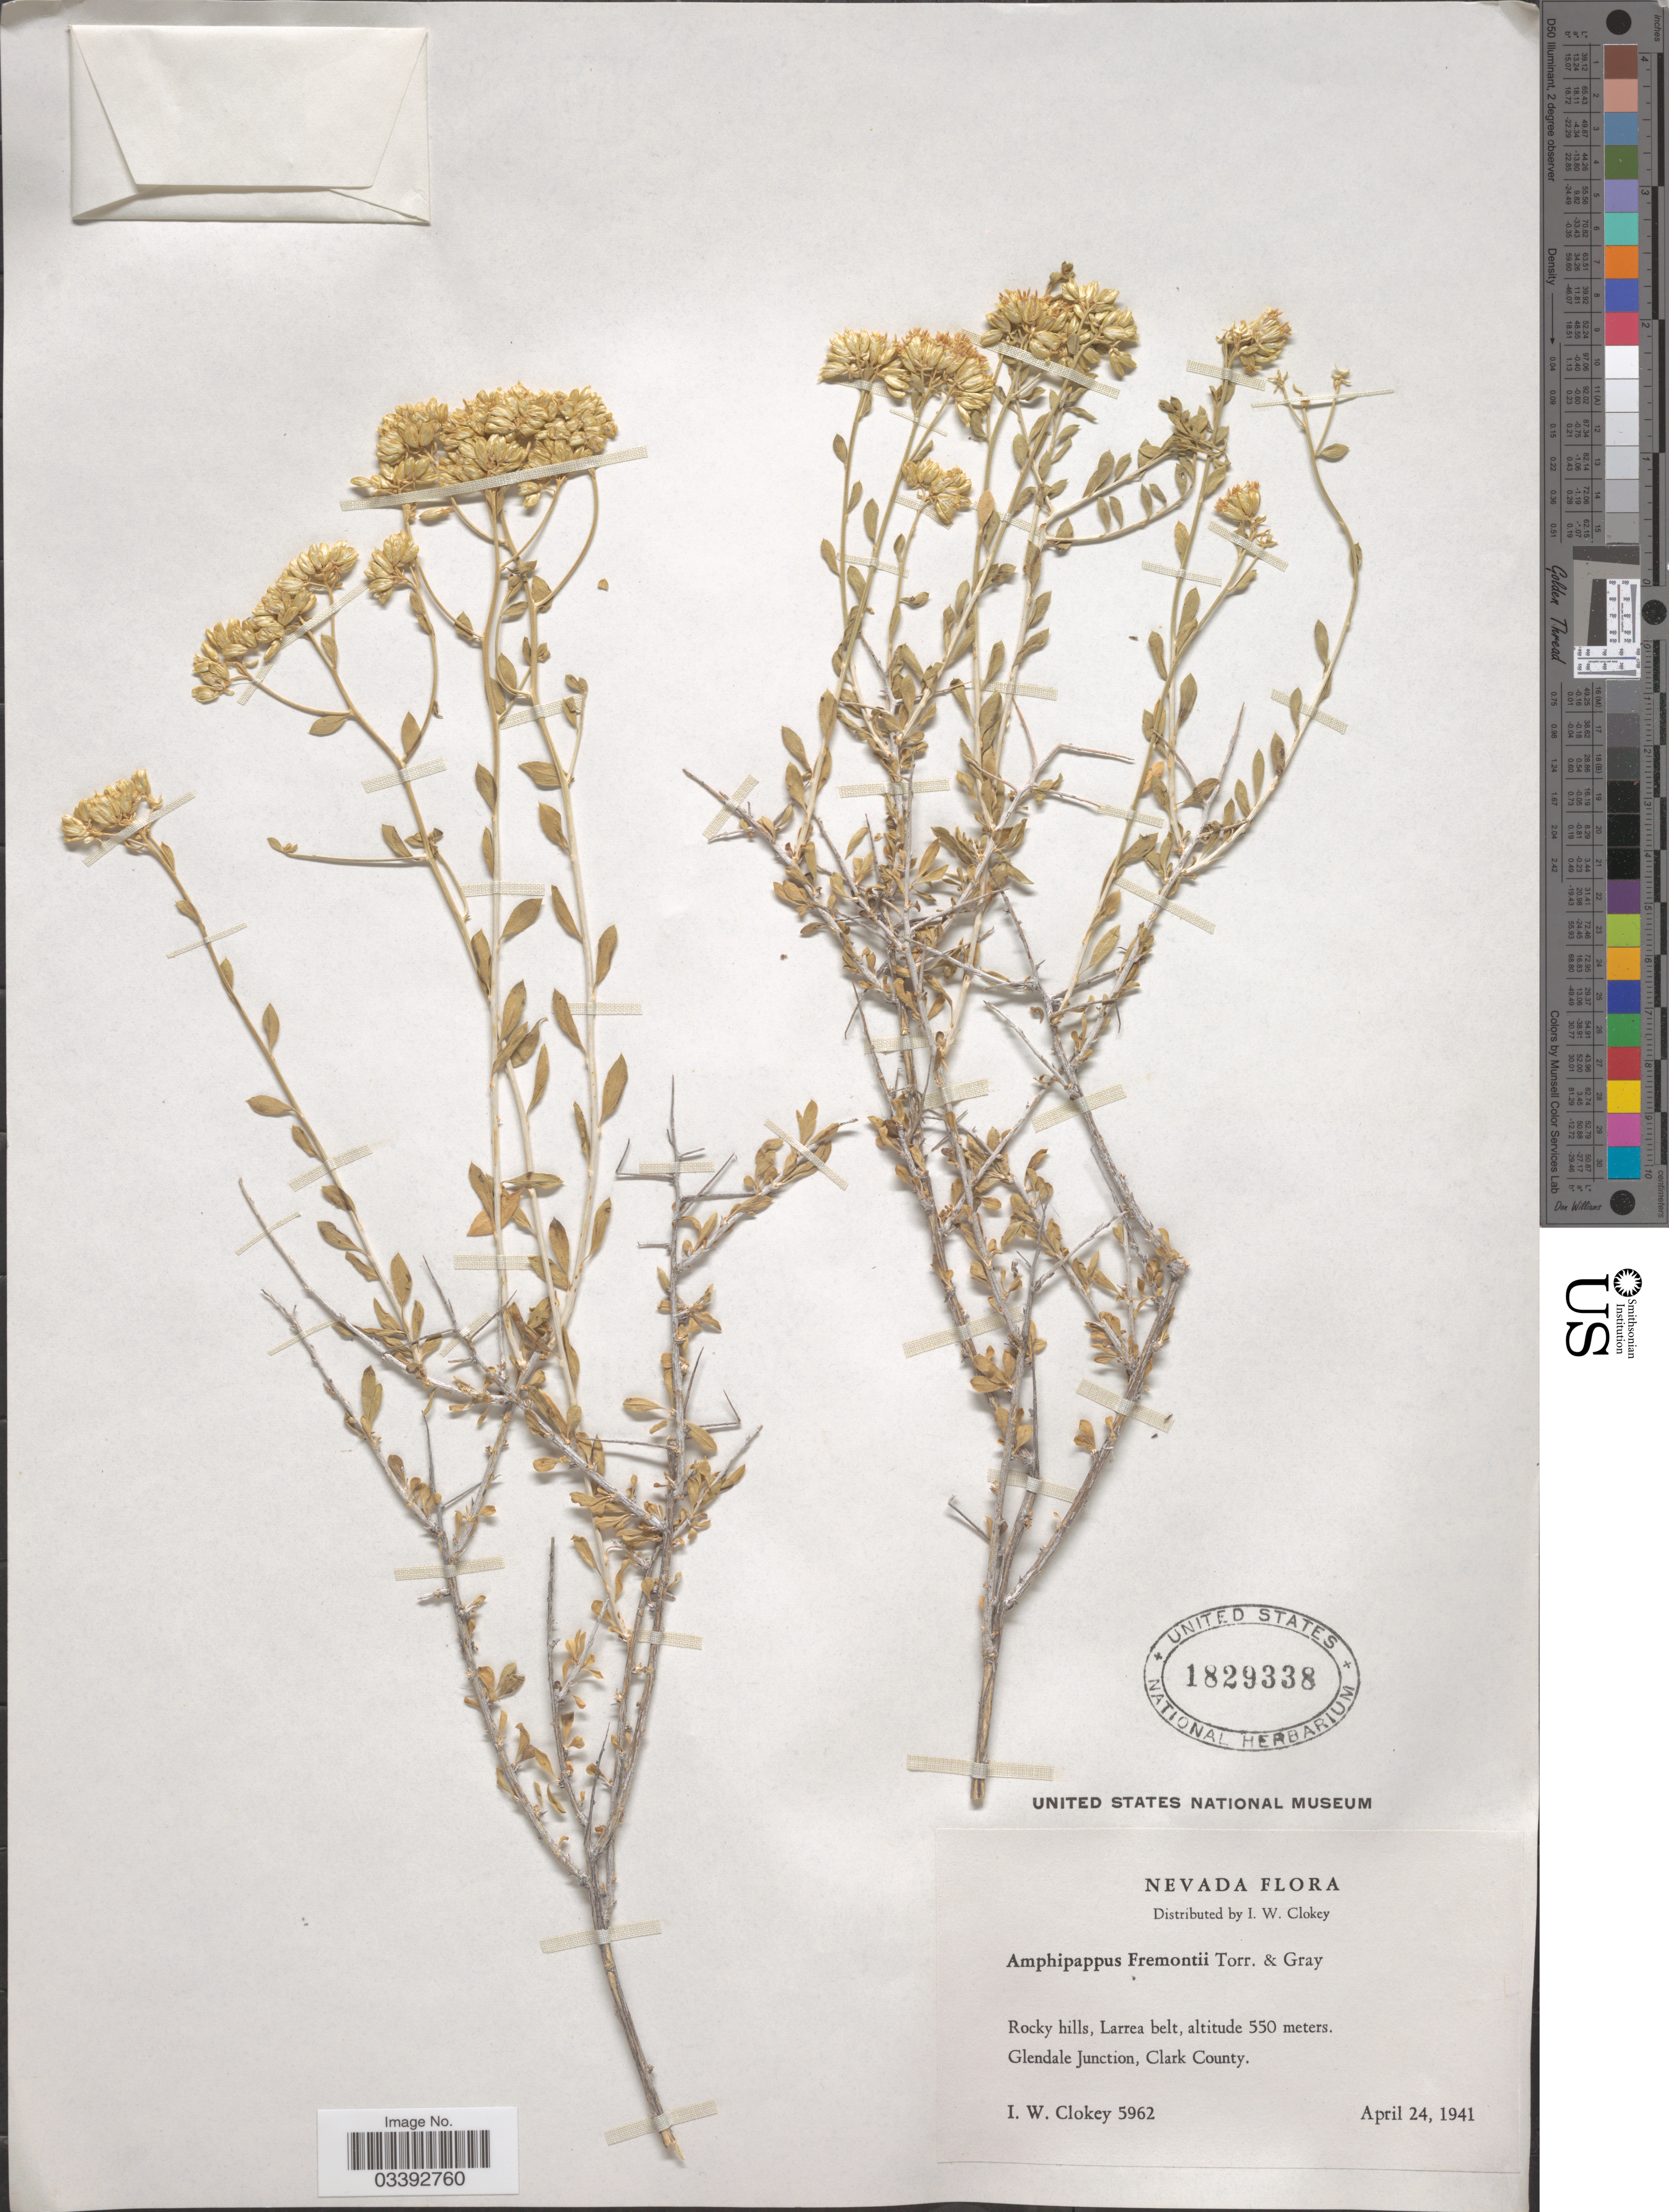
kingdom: Plantae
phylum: Tracheophyta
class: Magnoliopsida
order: Asterales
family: Asteraceae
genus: Amphipappus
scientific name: Amphipappus fremontii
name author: Torr. & A. Gray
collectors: I. W. Clokey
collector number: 5962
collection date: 1941-04-24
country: United States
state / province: Nevada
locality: Glendale Junction, Clark County.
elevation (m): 550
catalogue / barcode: US 1829338